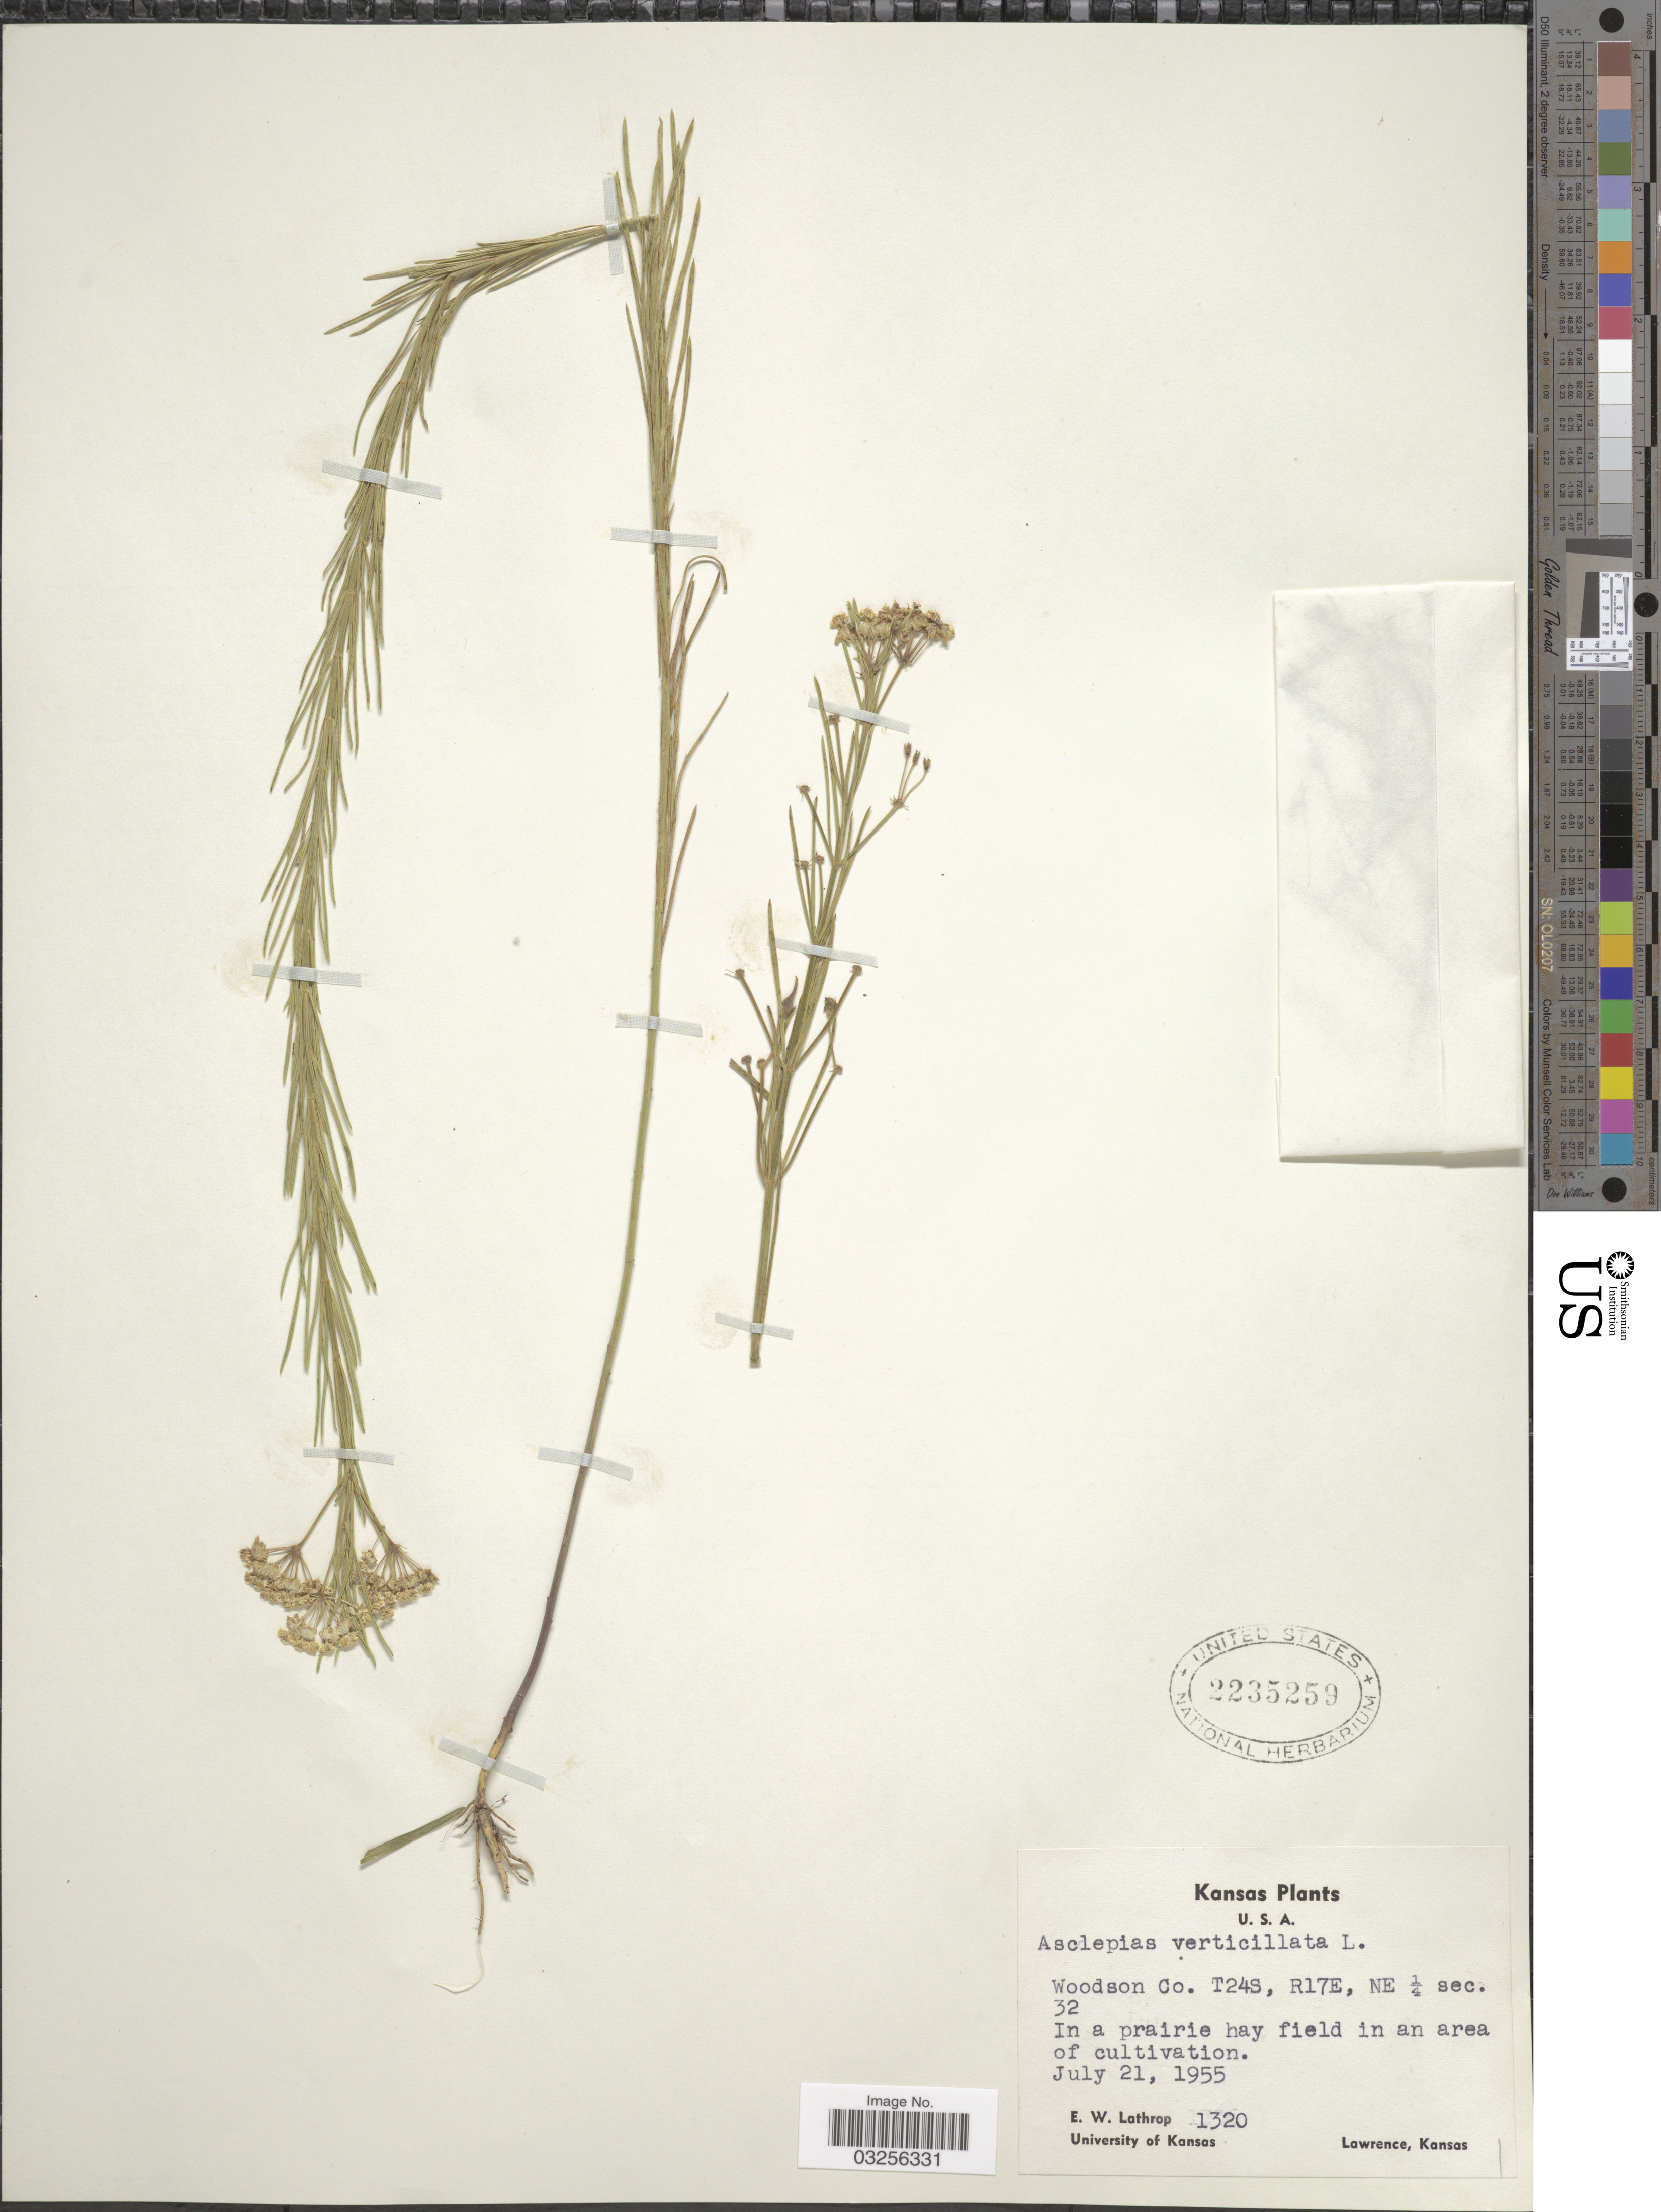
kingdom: Plantae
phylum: Tracheophyta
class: Magnoliopsida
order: Gentianales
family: Apocynaceae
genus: Asclepias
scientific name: Asclepias verticillata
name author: L.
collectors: E. W. Lathrop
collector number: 1320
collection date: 1955-07-21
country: United States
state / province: Kansas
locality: Woodson Co. T24S, R17E, NE ± sec. 32.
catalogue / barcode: US 2235259